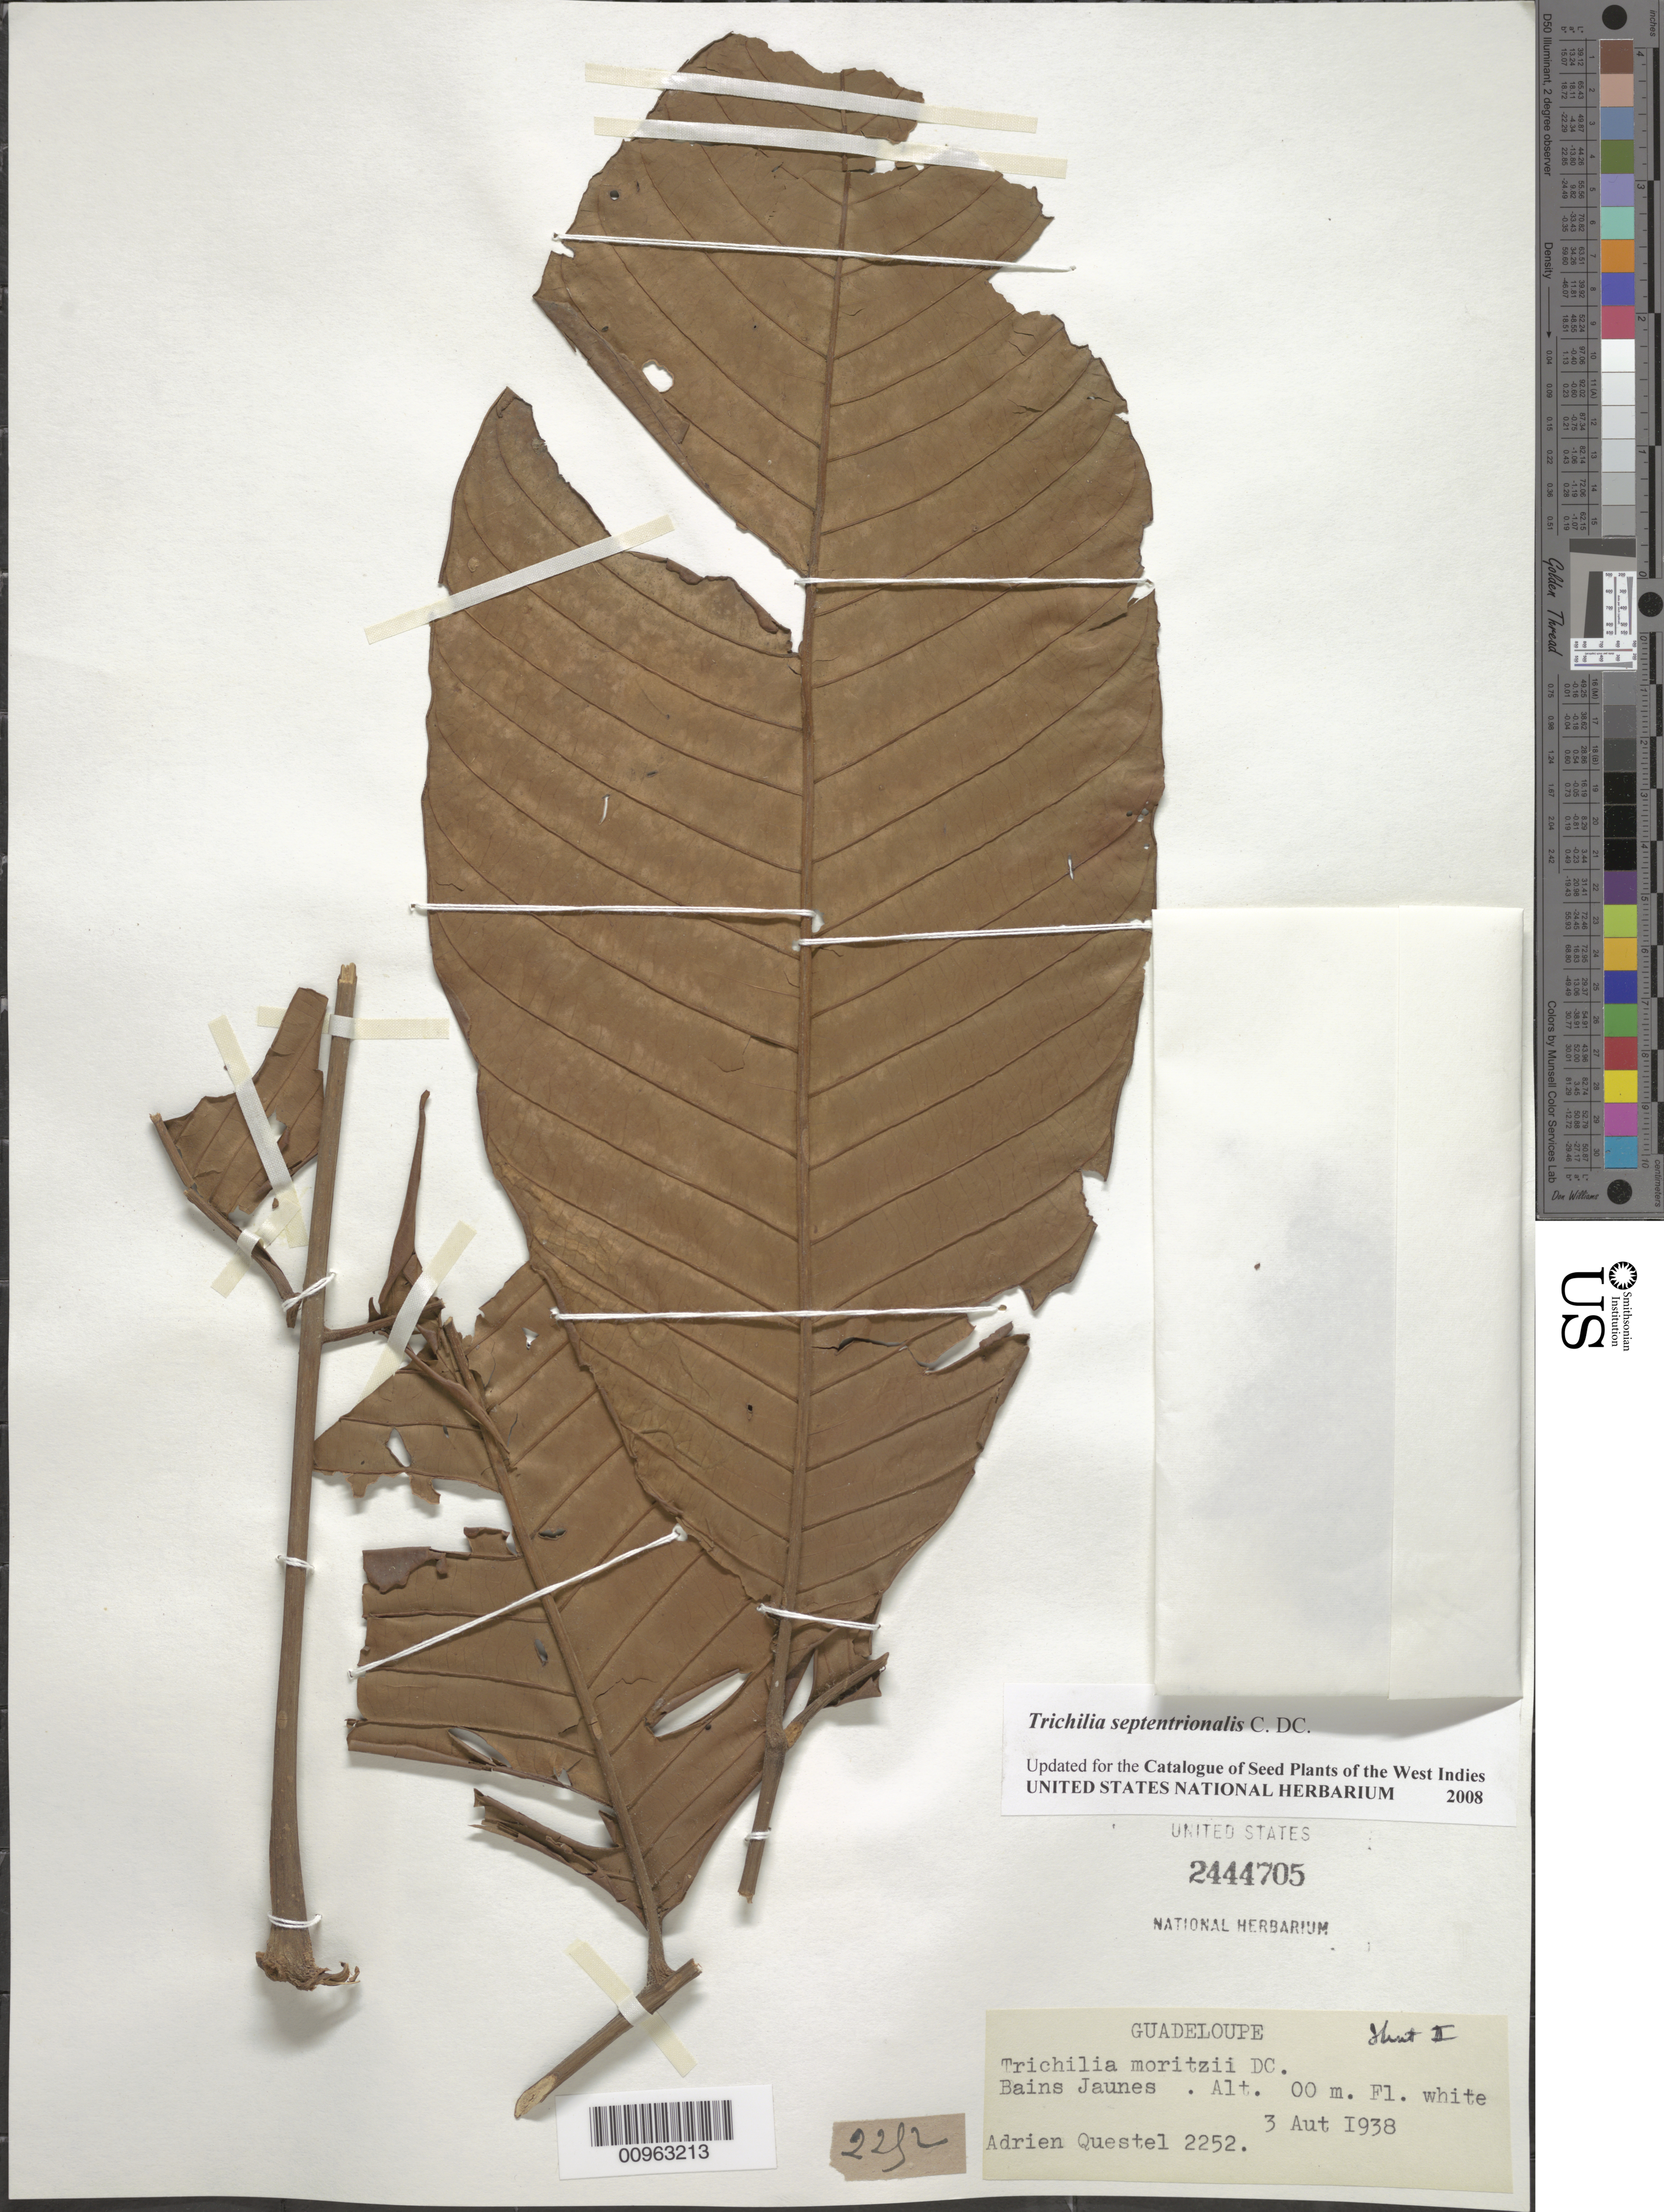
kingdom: Plantae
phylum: Tracheophyta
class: Magnoliopsida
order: Sapindales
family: Meliaceae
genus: Trichilia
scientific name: Trichilia septentrionalis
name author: C. DC.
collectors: A. Questel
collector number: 2252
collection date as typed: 03 Aug 1938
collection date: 1938-08-03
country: Guadeloupe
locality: Bains Jaunes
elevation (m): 0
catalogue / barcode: US 2444705